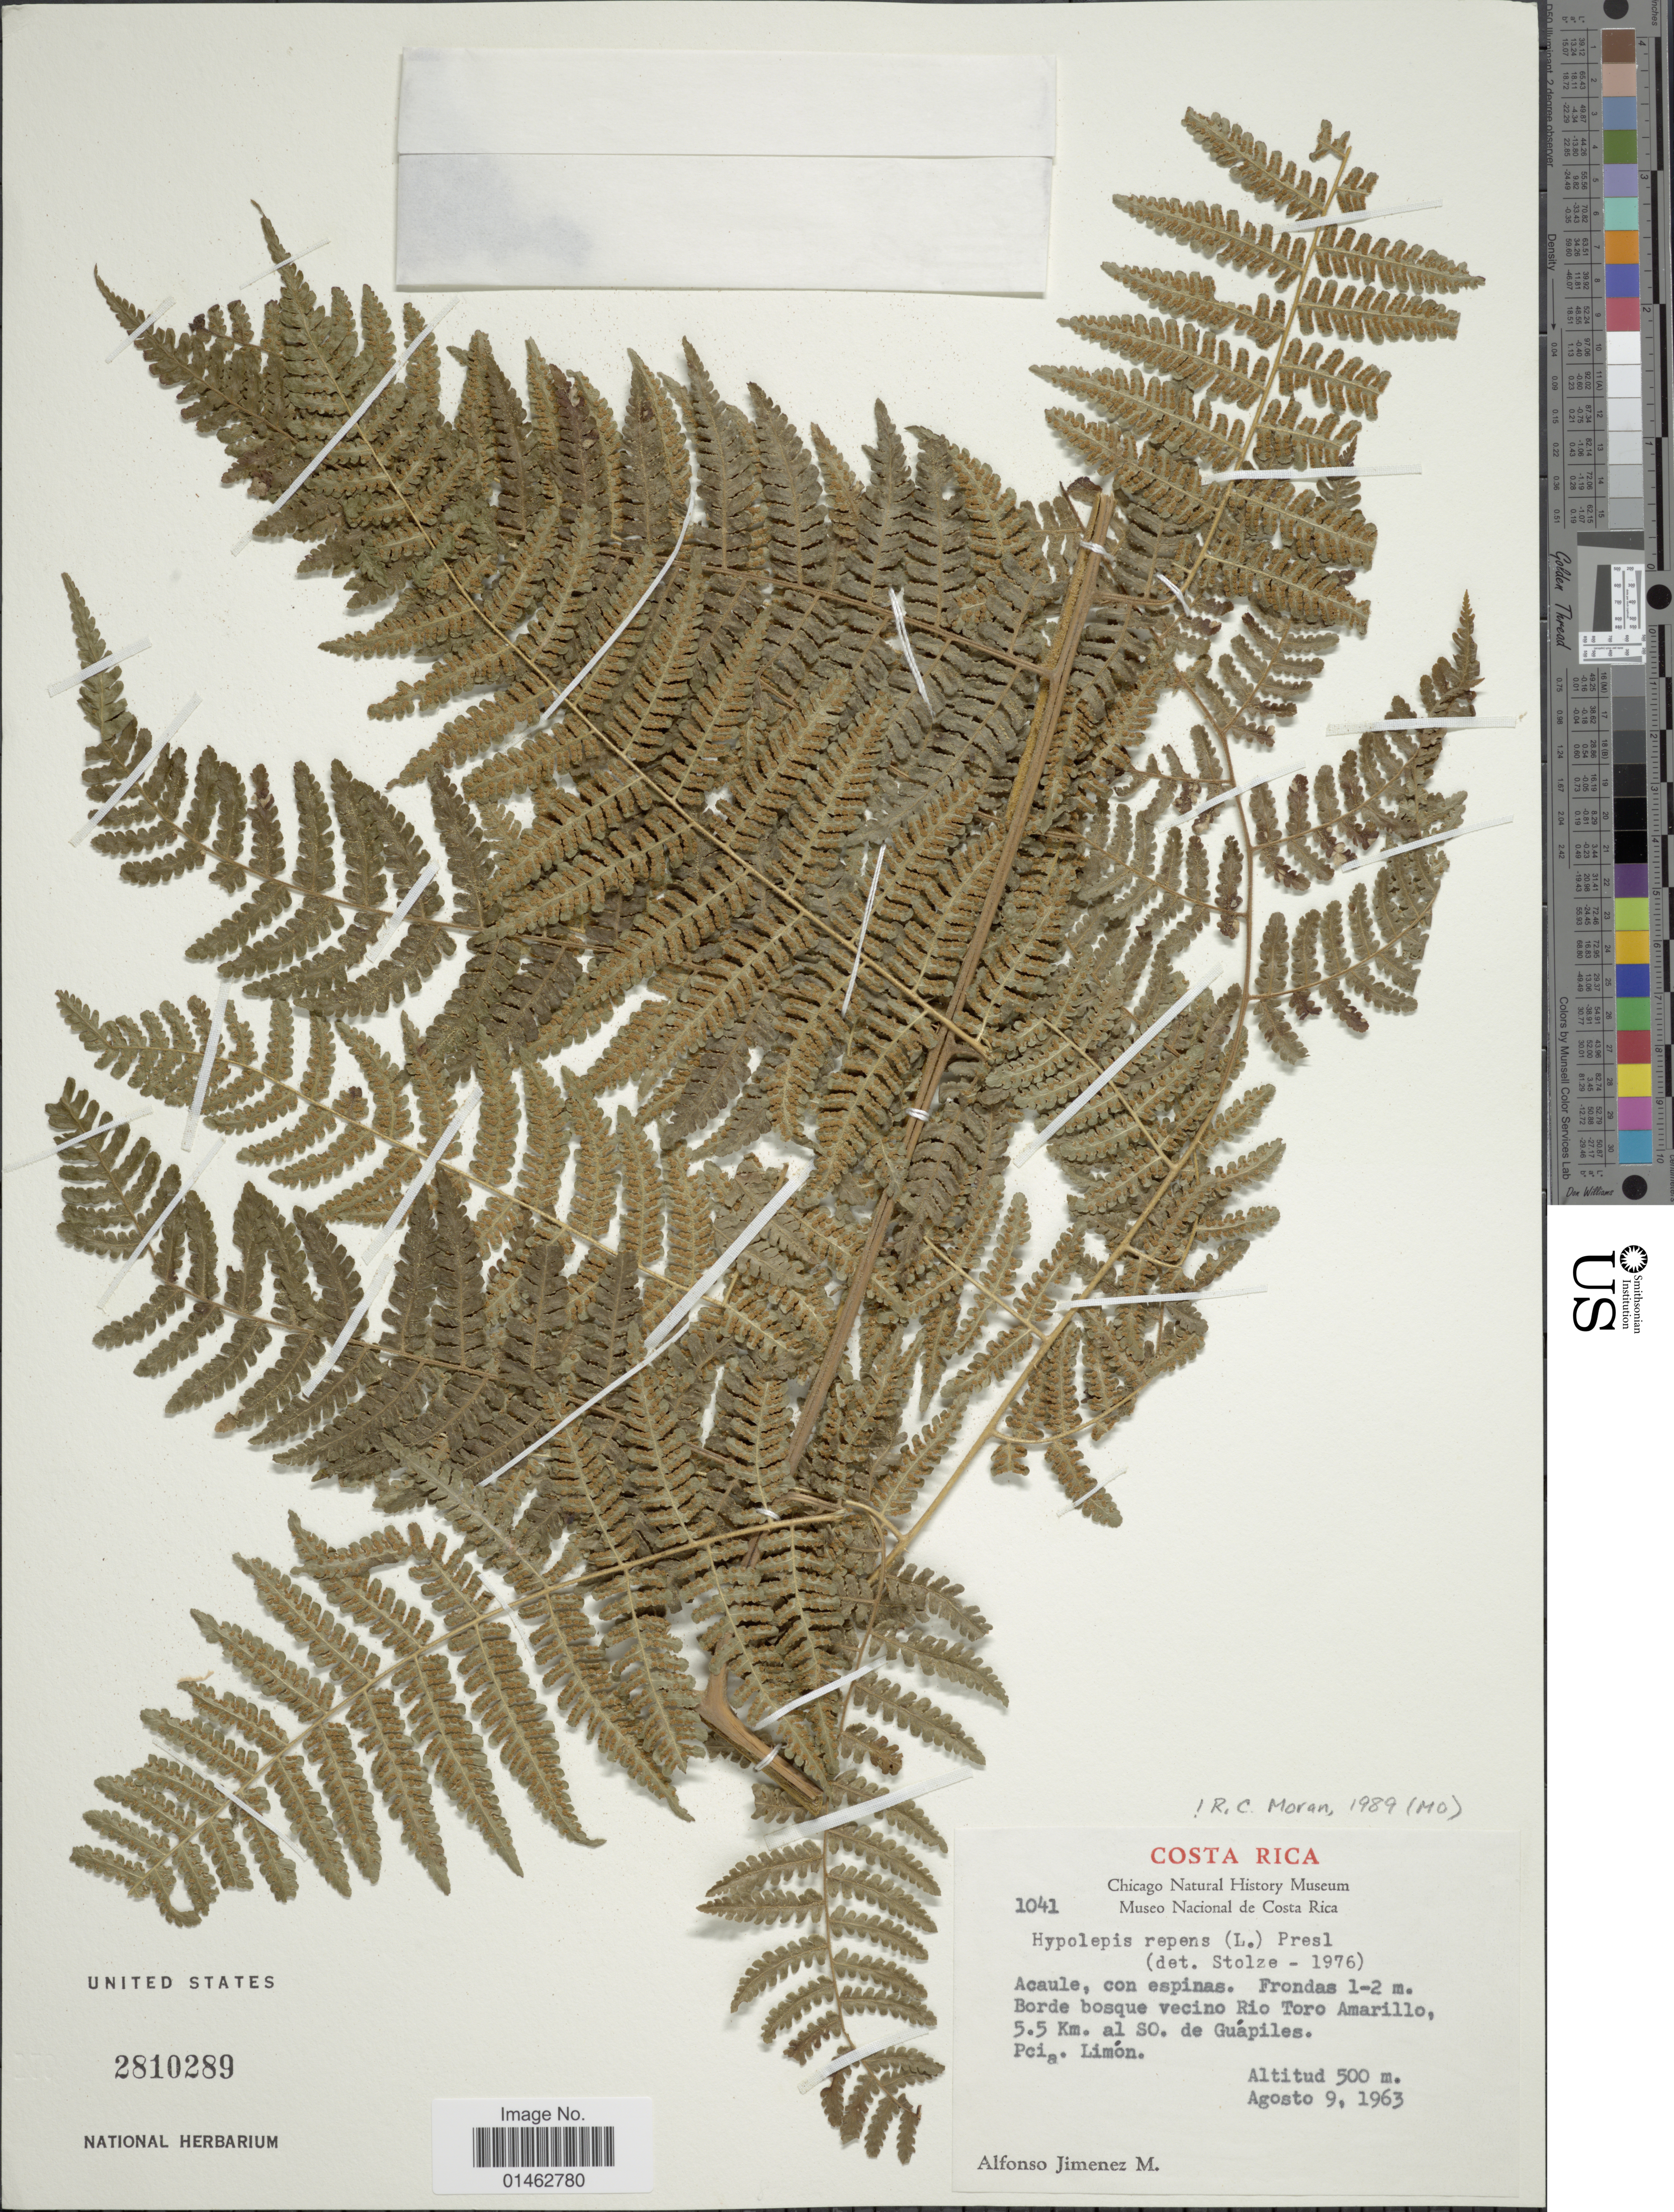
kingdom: Plantae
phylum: Tracheophyta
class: Polypodiopsida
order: Polypodiales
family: Dennstaedtiaceae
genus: Hypolepis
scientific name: Hypolepis repens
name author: (L.) C. Presl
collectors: A. Jimenez M.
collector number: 1041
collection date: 1963-08-09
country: Costa Rica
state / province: Limón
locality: Borde bosque vecino Rio Toro Amarillo, 5.5 Km. al SO de Guápiles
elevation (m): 500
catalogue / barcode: US 2810289